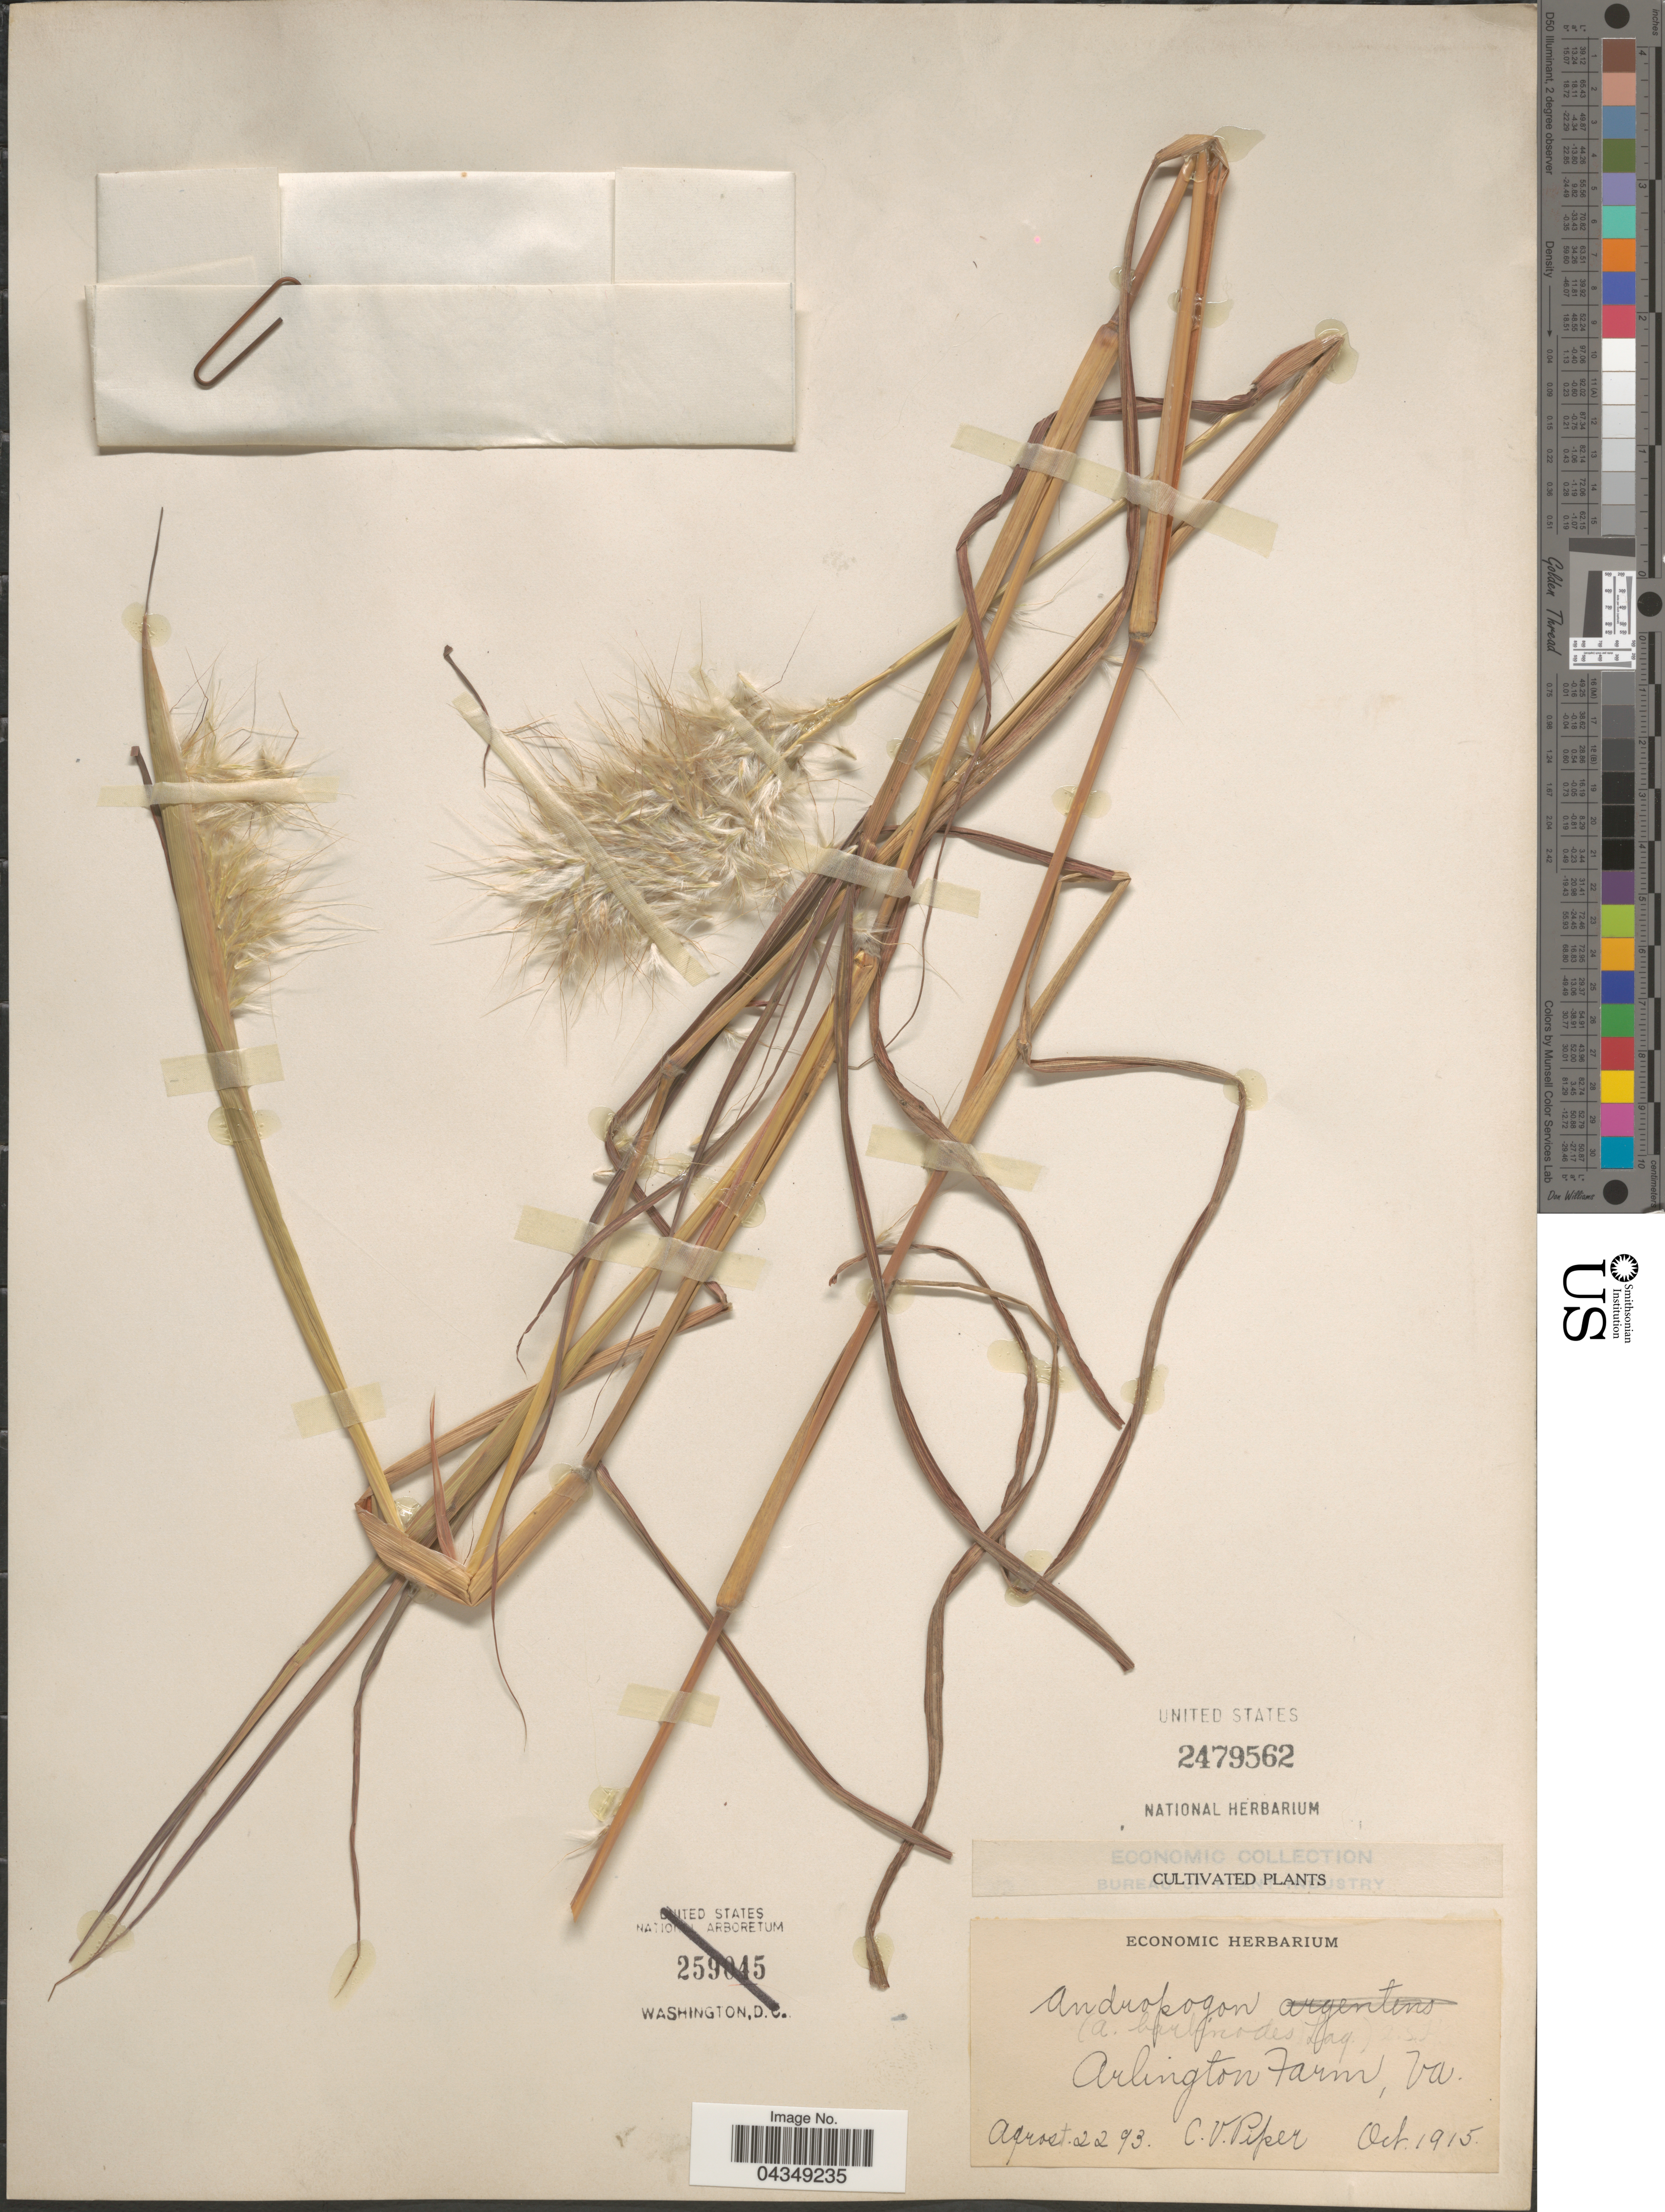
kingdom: Plantae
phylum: Tracheophyta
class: Liliopsida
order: Poales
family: Poaceae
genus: Bothriochloa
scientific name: Bothriochloa barbinodis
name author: (Lag.) Herter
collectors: C. V. Piper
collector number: Agrost.2293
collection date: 1915-10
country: United States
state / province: Virginia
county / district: Arlington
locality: Arlington Farm.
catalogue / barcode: US 2479562